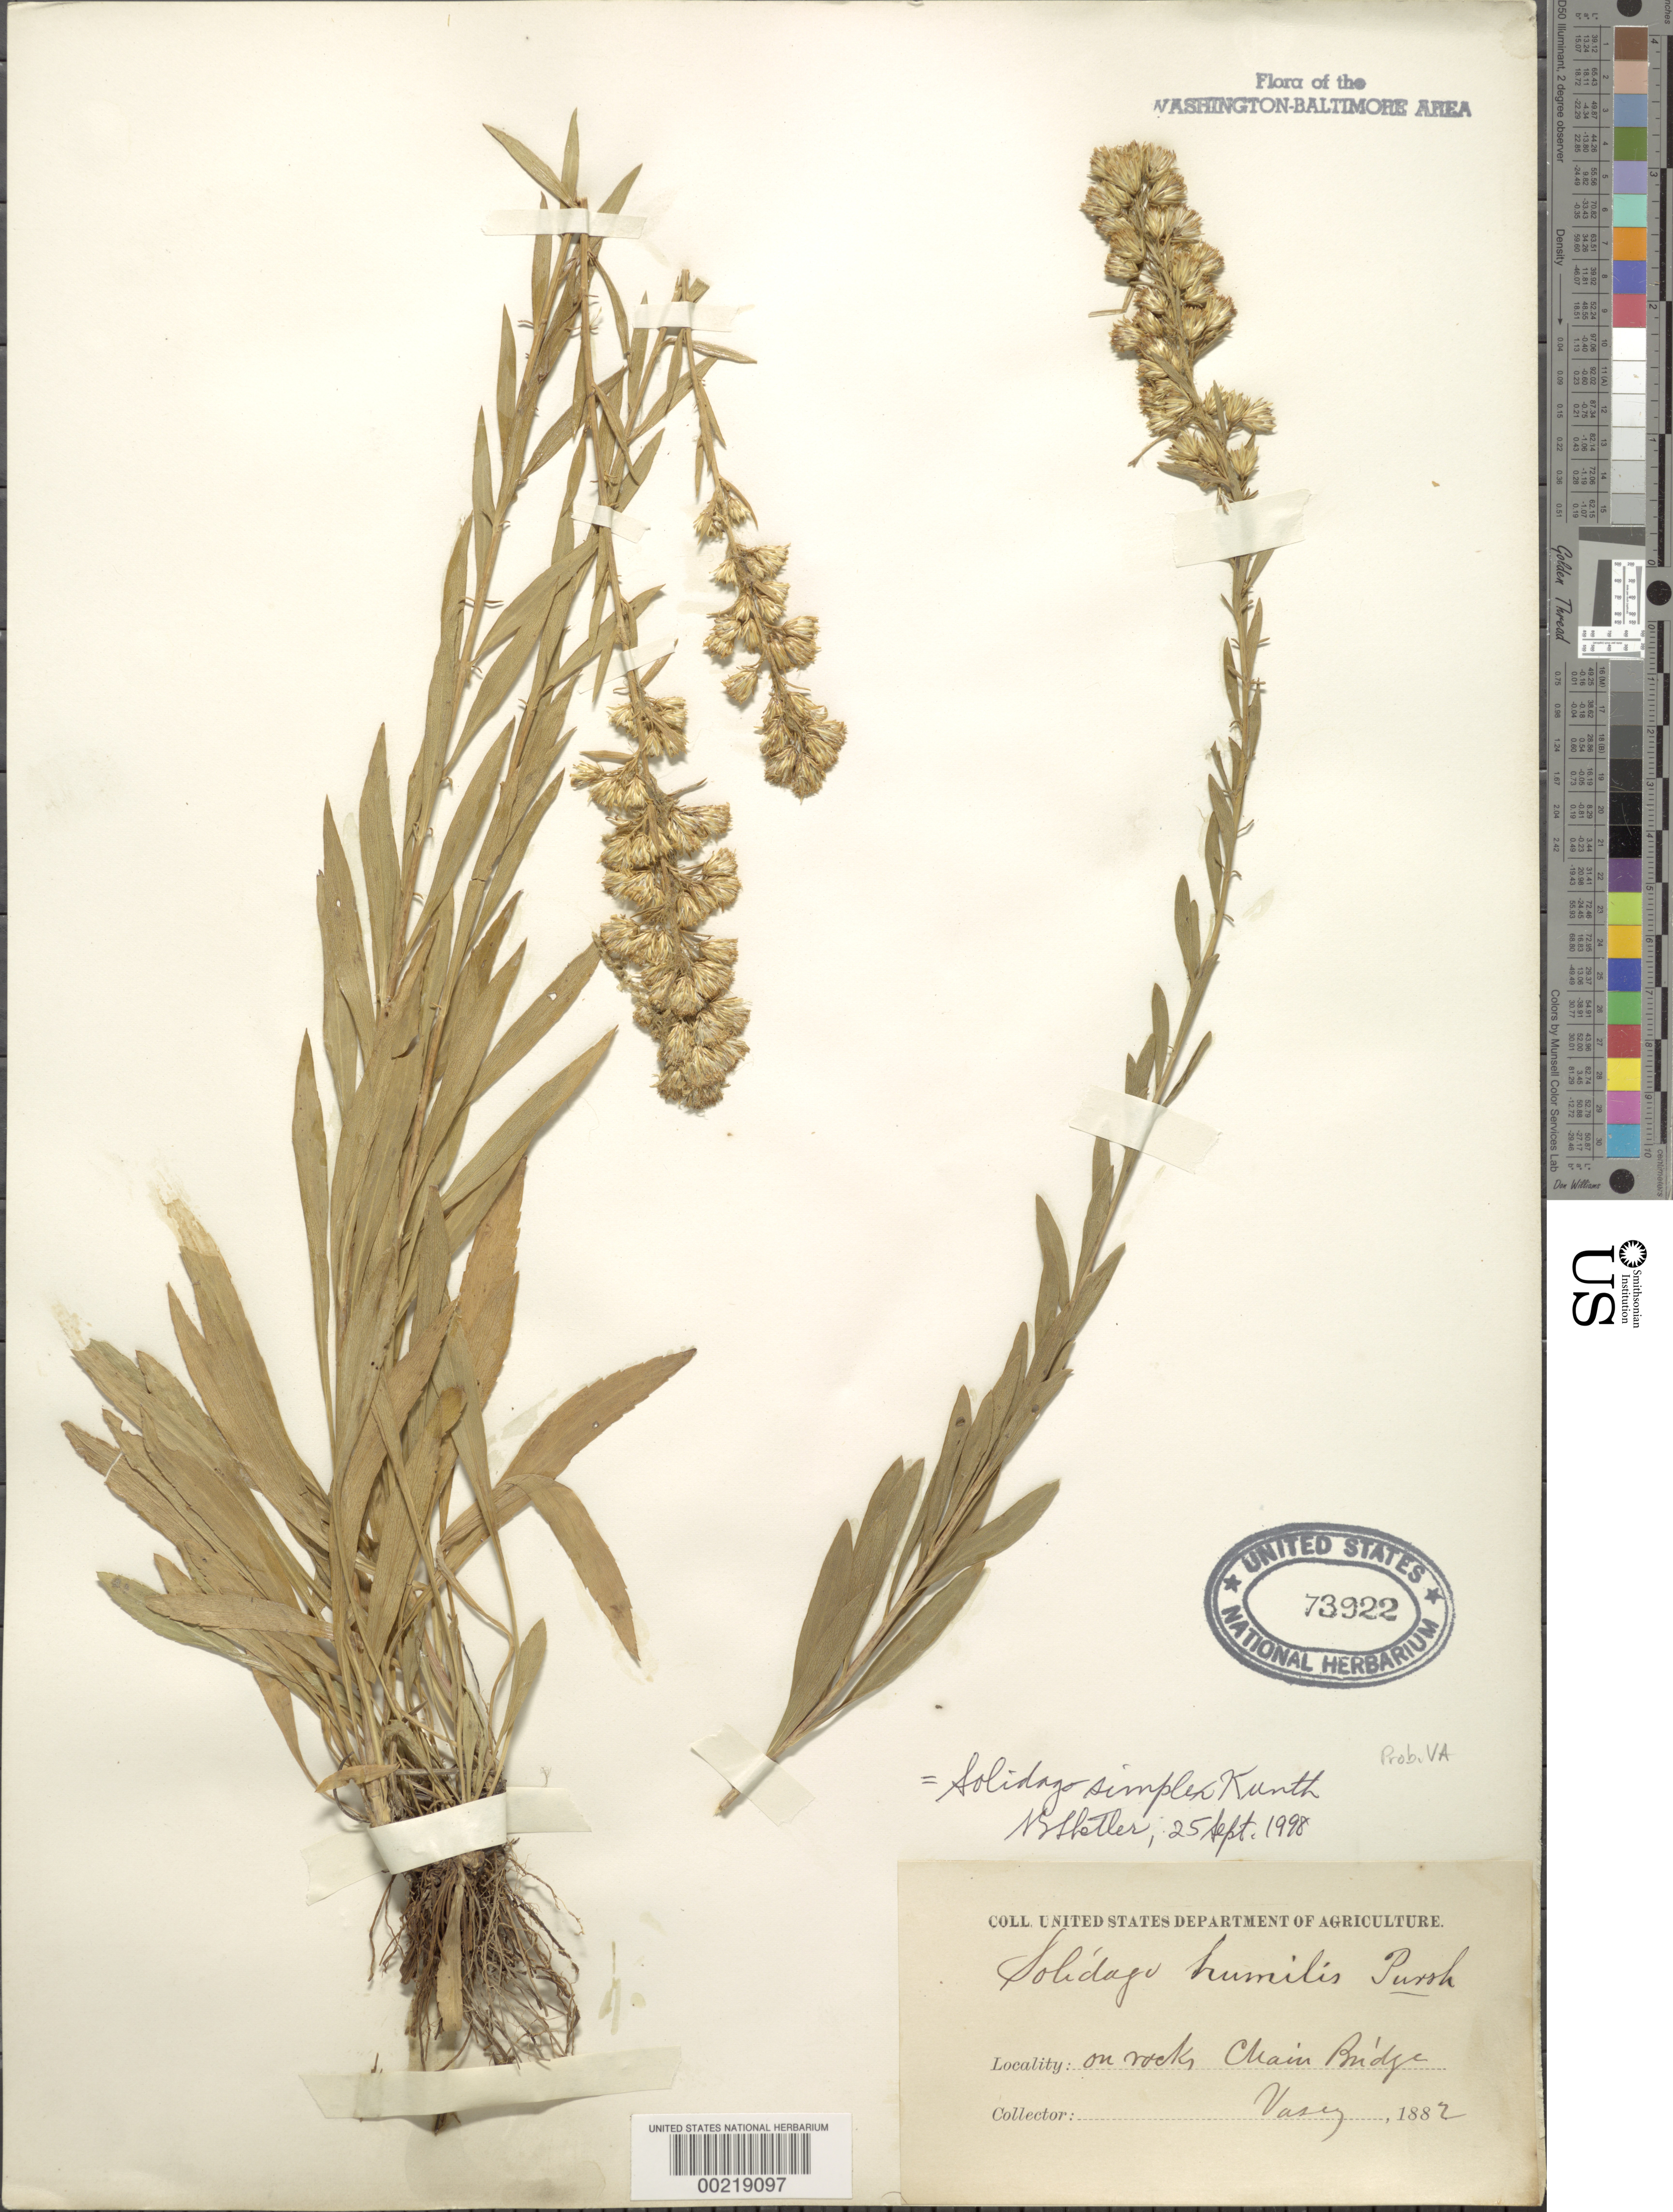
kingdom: Plantae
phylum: Tracheophyta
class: Magnoliopsida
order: Asterales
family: Asteraceae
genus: Solidago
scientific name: Solidago simplex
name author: Kunth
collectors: G. Vasey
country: United States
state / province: District of Columbia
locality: Chain Bridge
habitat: Rocks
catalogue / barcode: US 73922